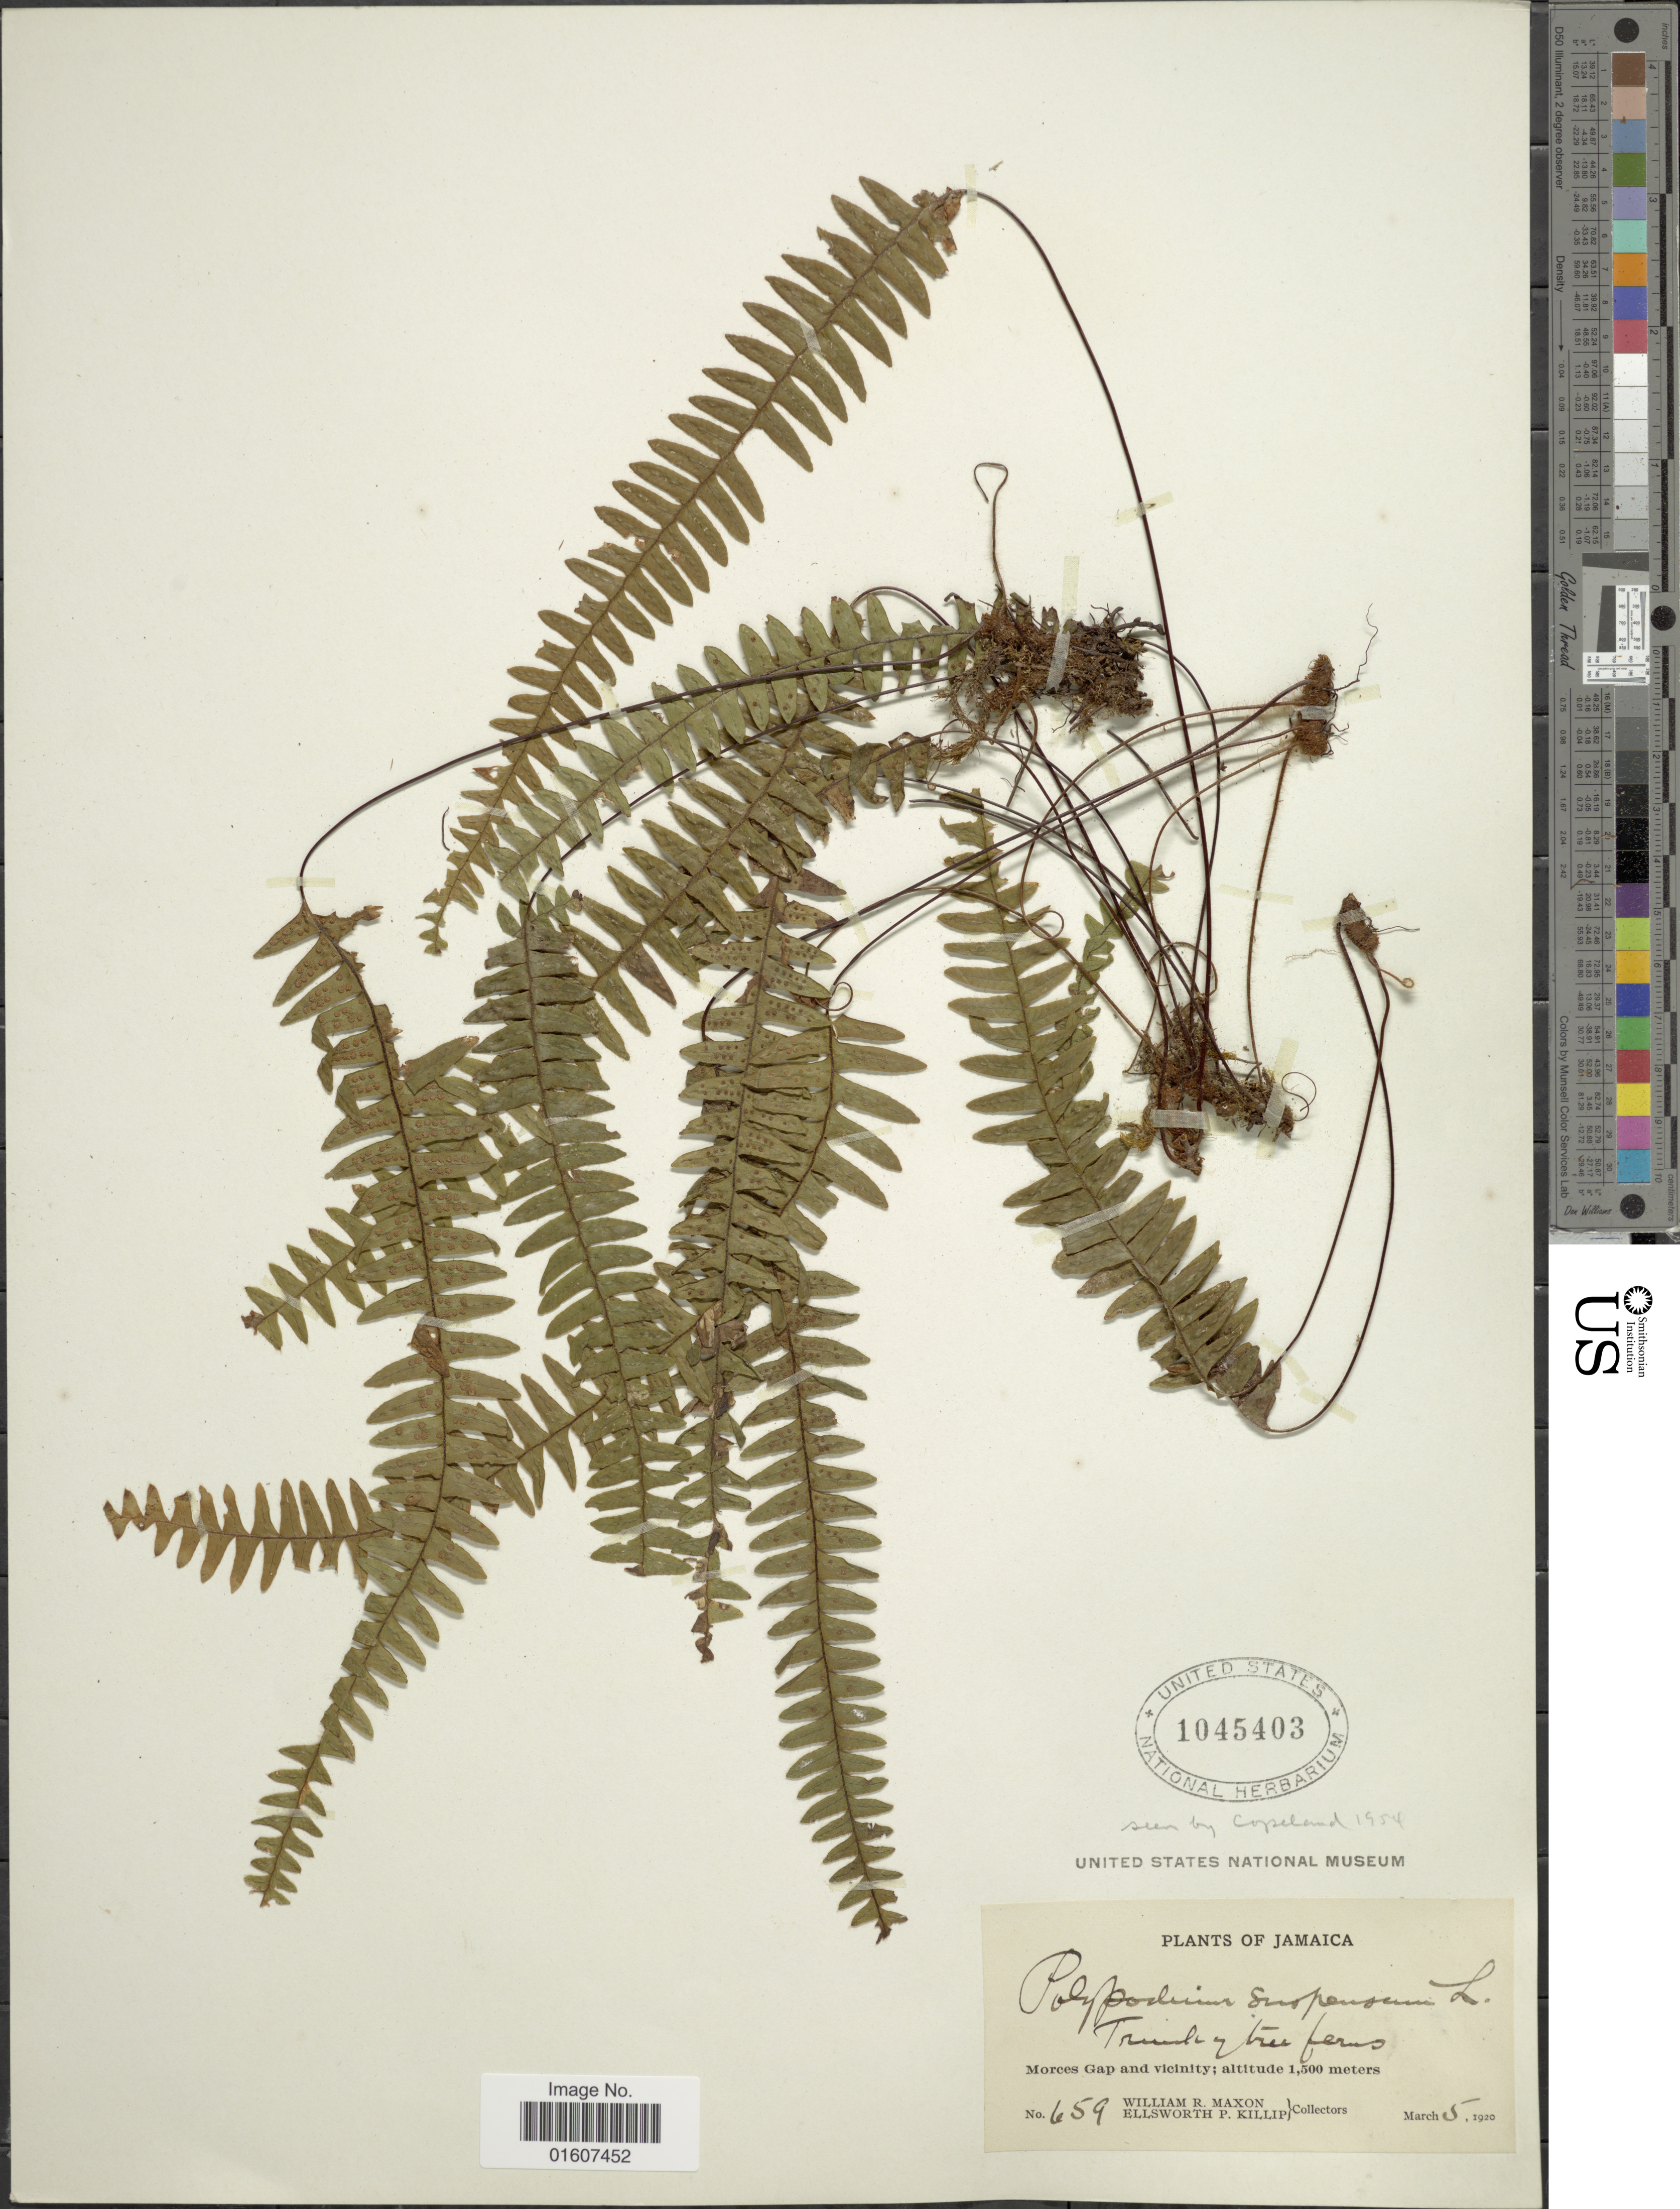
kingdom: Plantae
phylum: Tracheophyta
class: Polypodiopsida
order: Polypodiales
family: Polypodiaceae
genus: Terpsichore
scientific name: Terpsichore asplenifolia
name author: (L.) A.R. Sm.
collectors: W. R. Maxon & E. P. Killip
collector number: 659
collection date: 1920-03-05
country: Jamaica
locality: Morces Gap and vicinity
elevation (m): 1500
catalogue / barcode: US 1045403